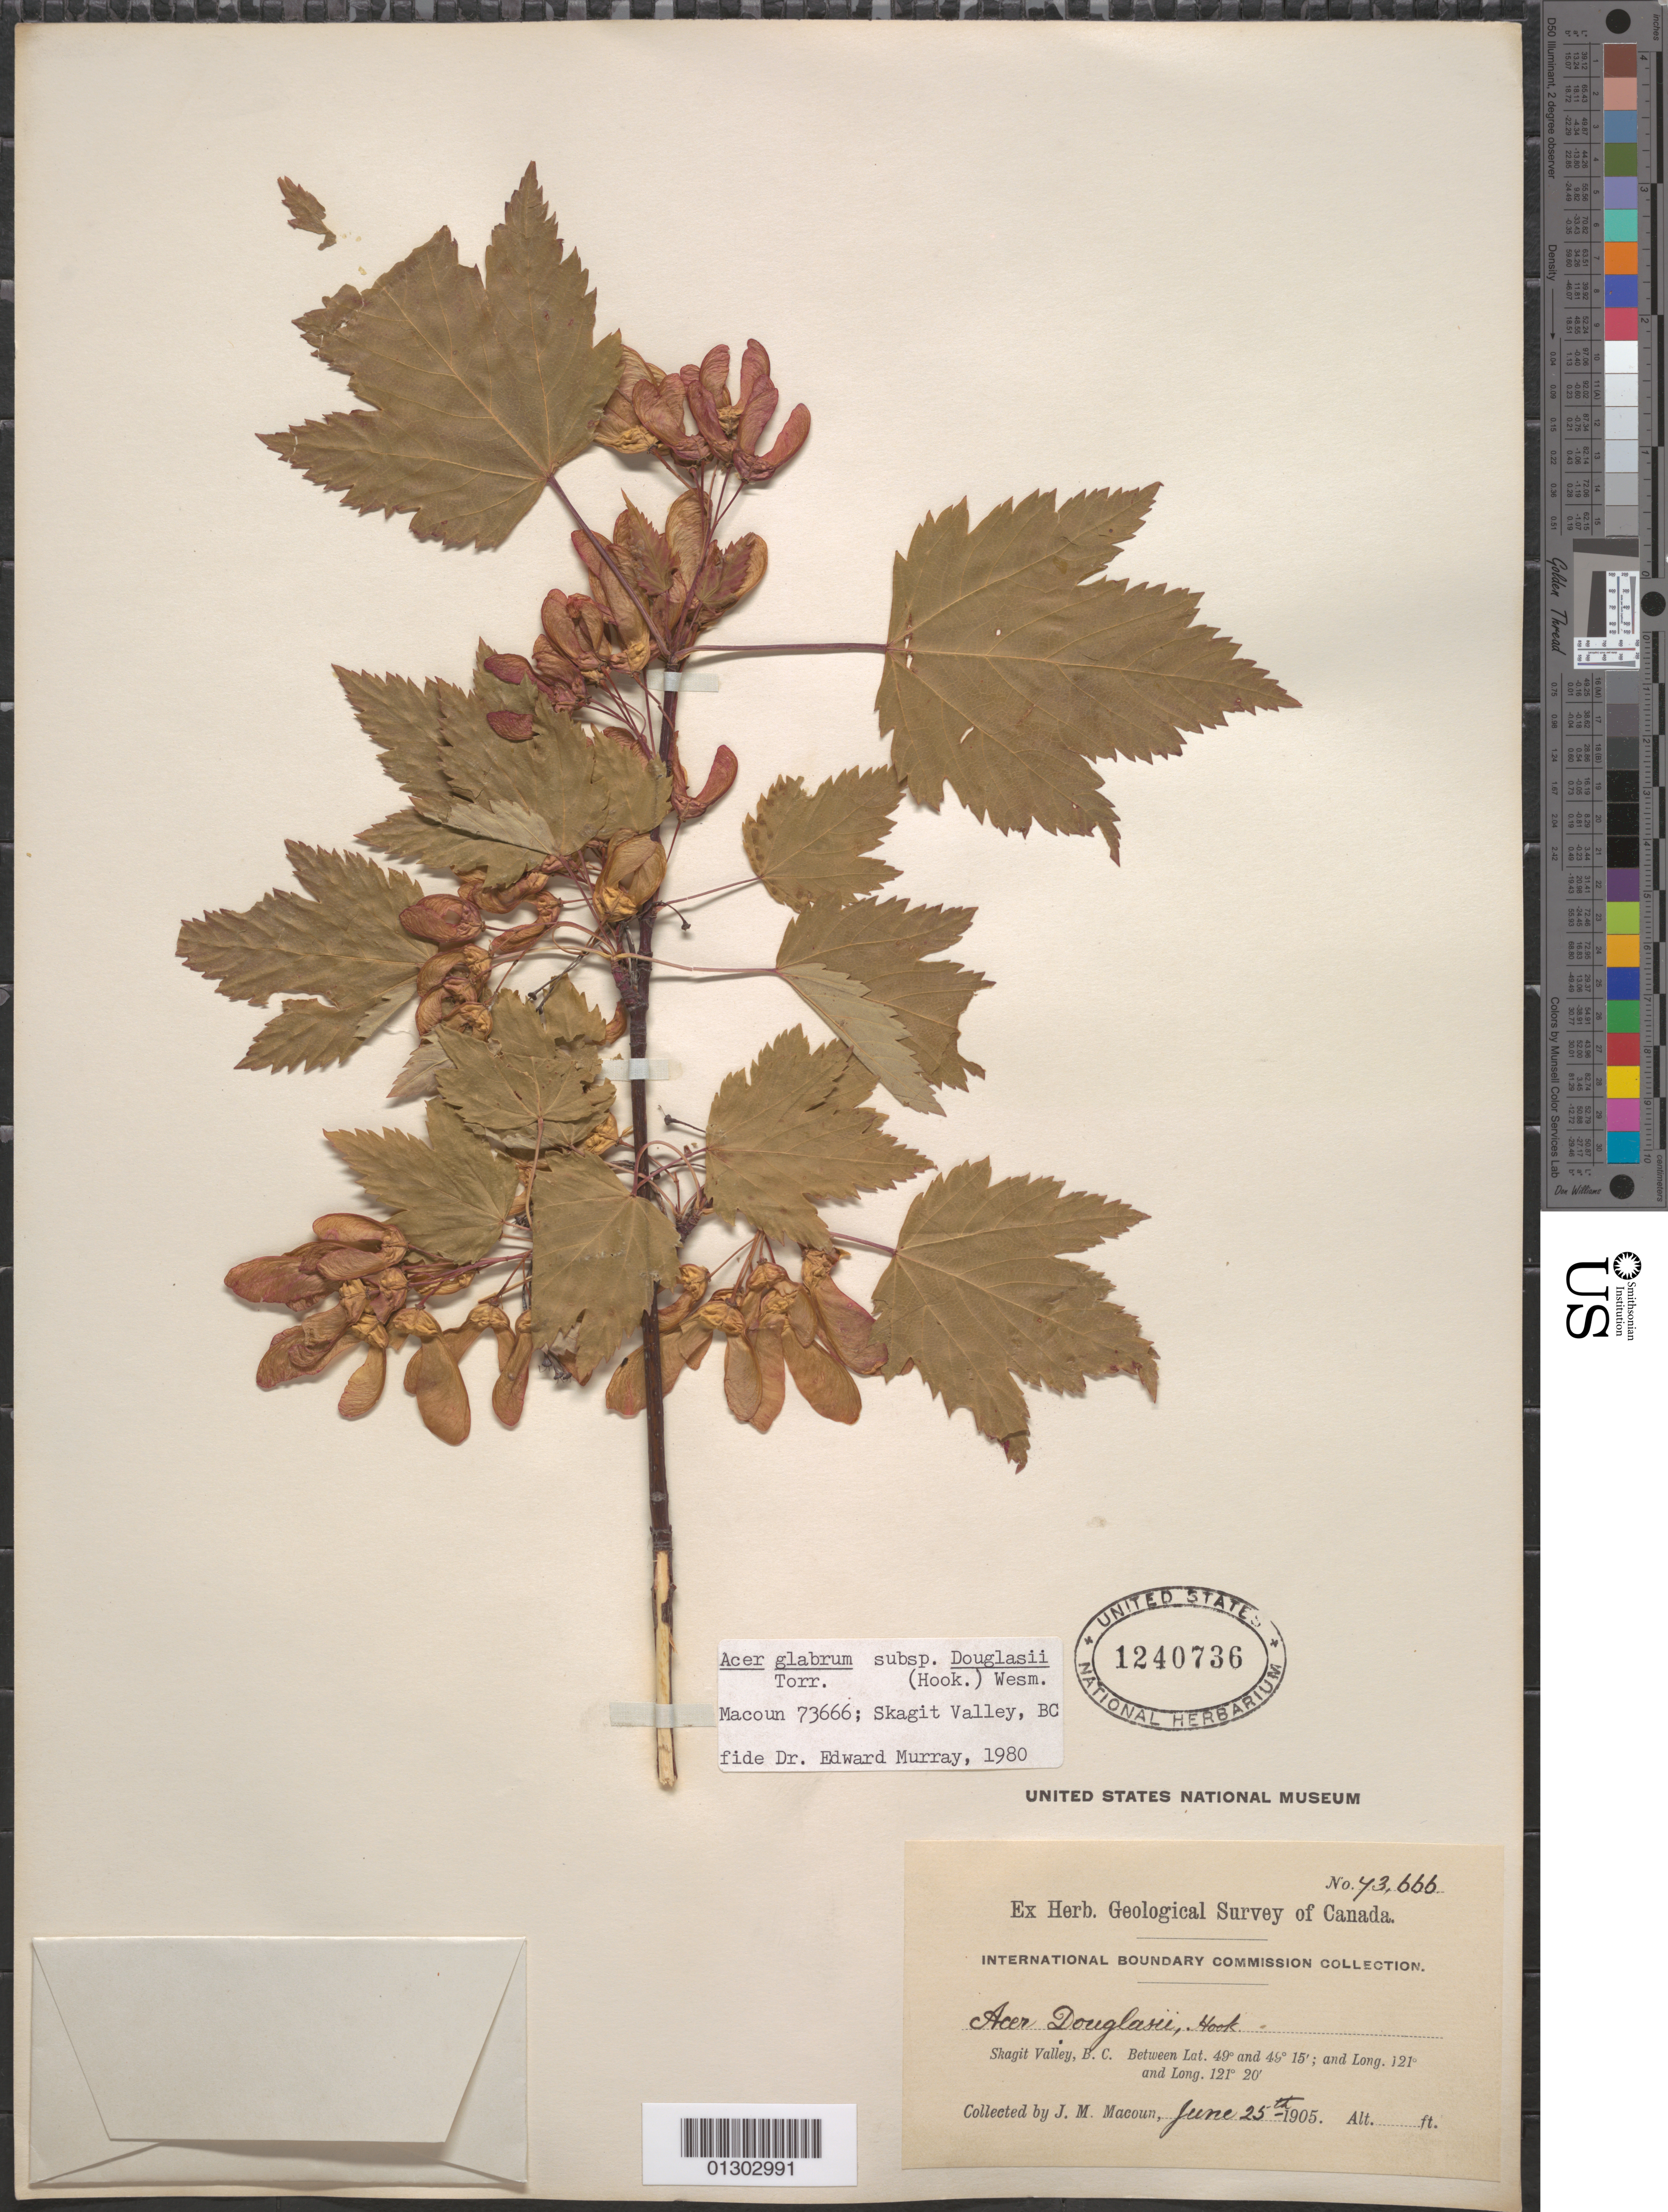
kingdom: Plantae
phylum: Tracheophyta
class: Magnoliopsida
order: Sapindales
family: Sapindaceae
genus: Acer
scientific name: Acer glabrum var. douglasii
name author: (Hook.) Dippel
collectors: J. M. Macoun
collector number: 73666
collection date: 1905-06-25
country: Canada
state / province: British Columbia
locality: Skagit Valley.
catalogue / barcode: US 1240736